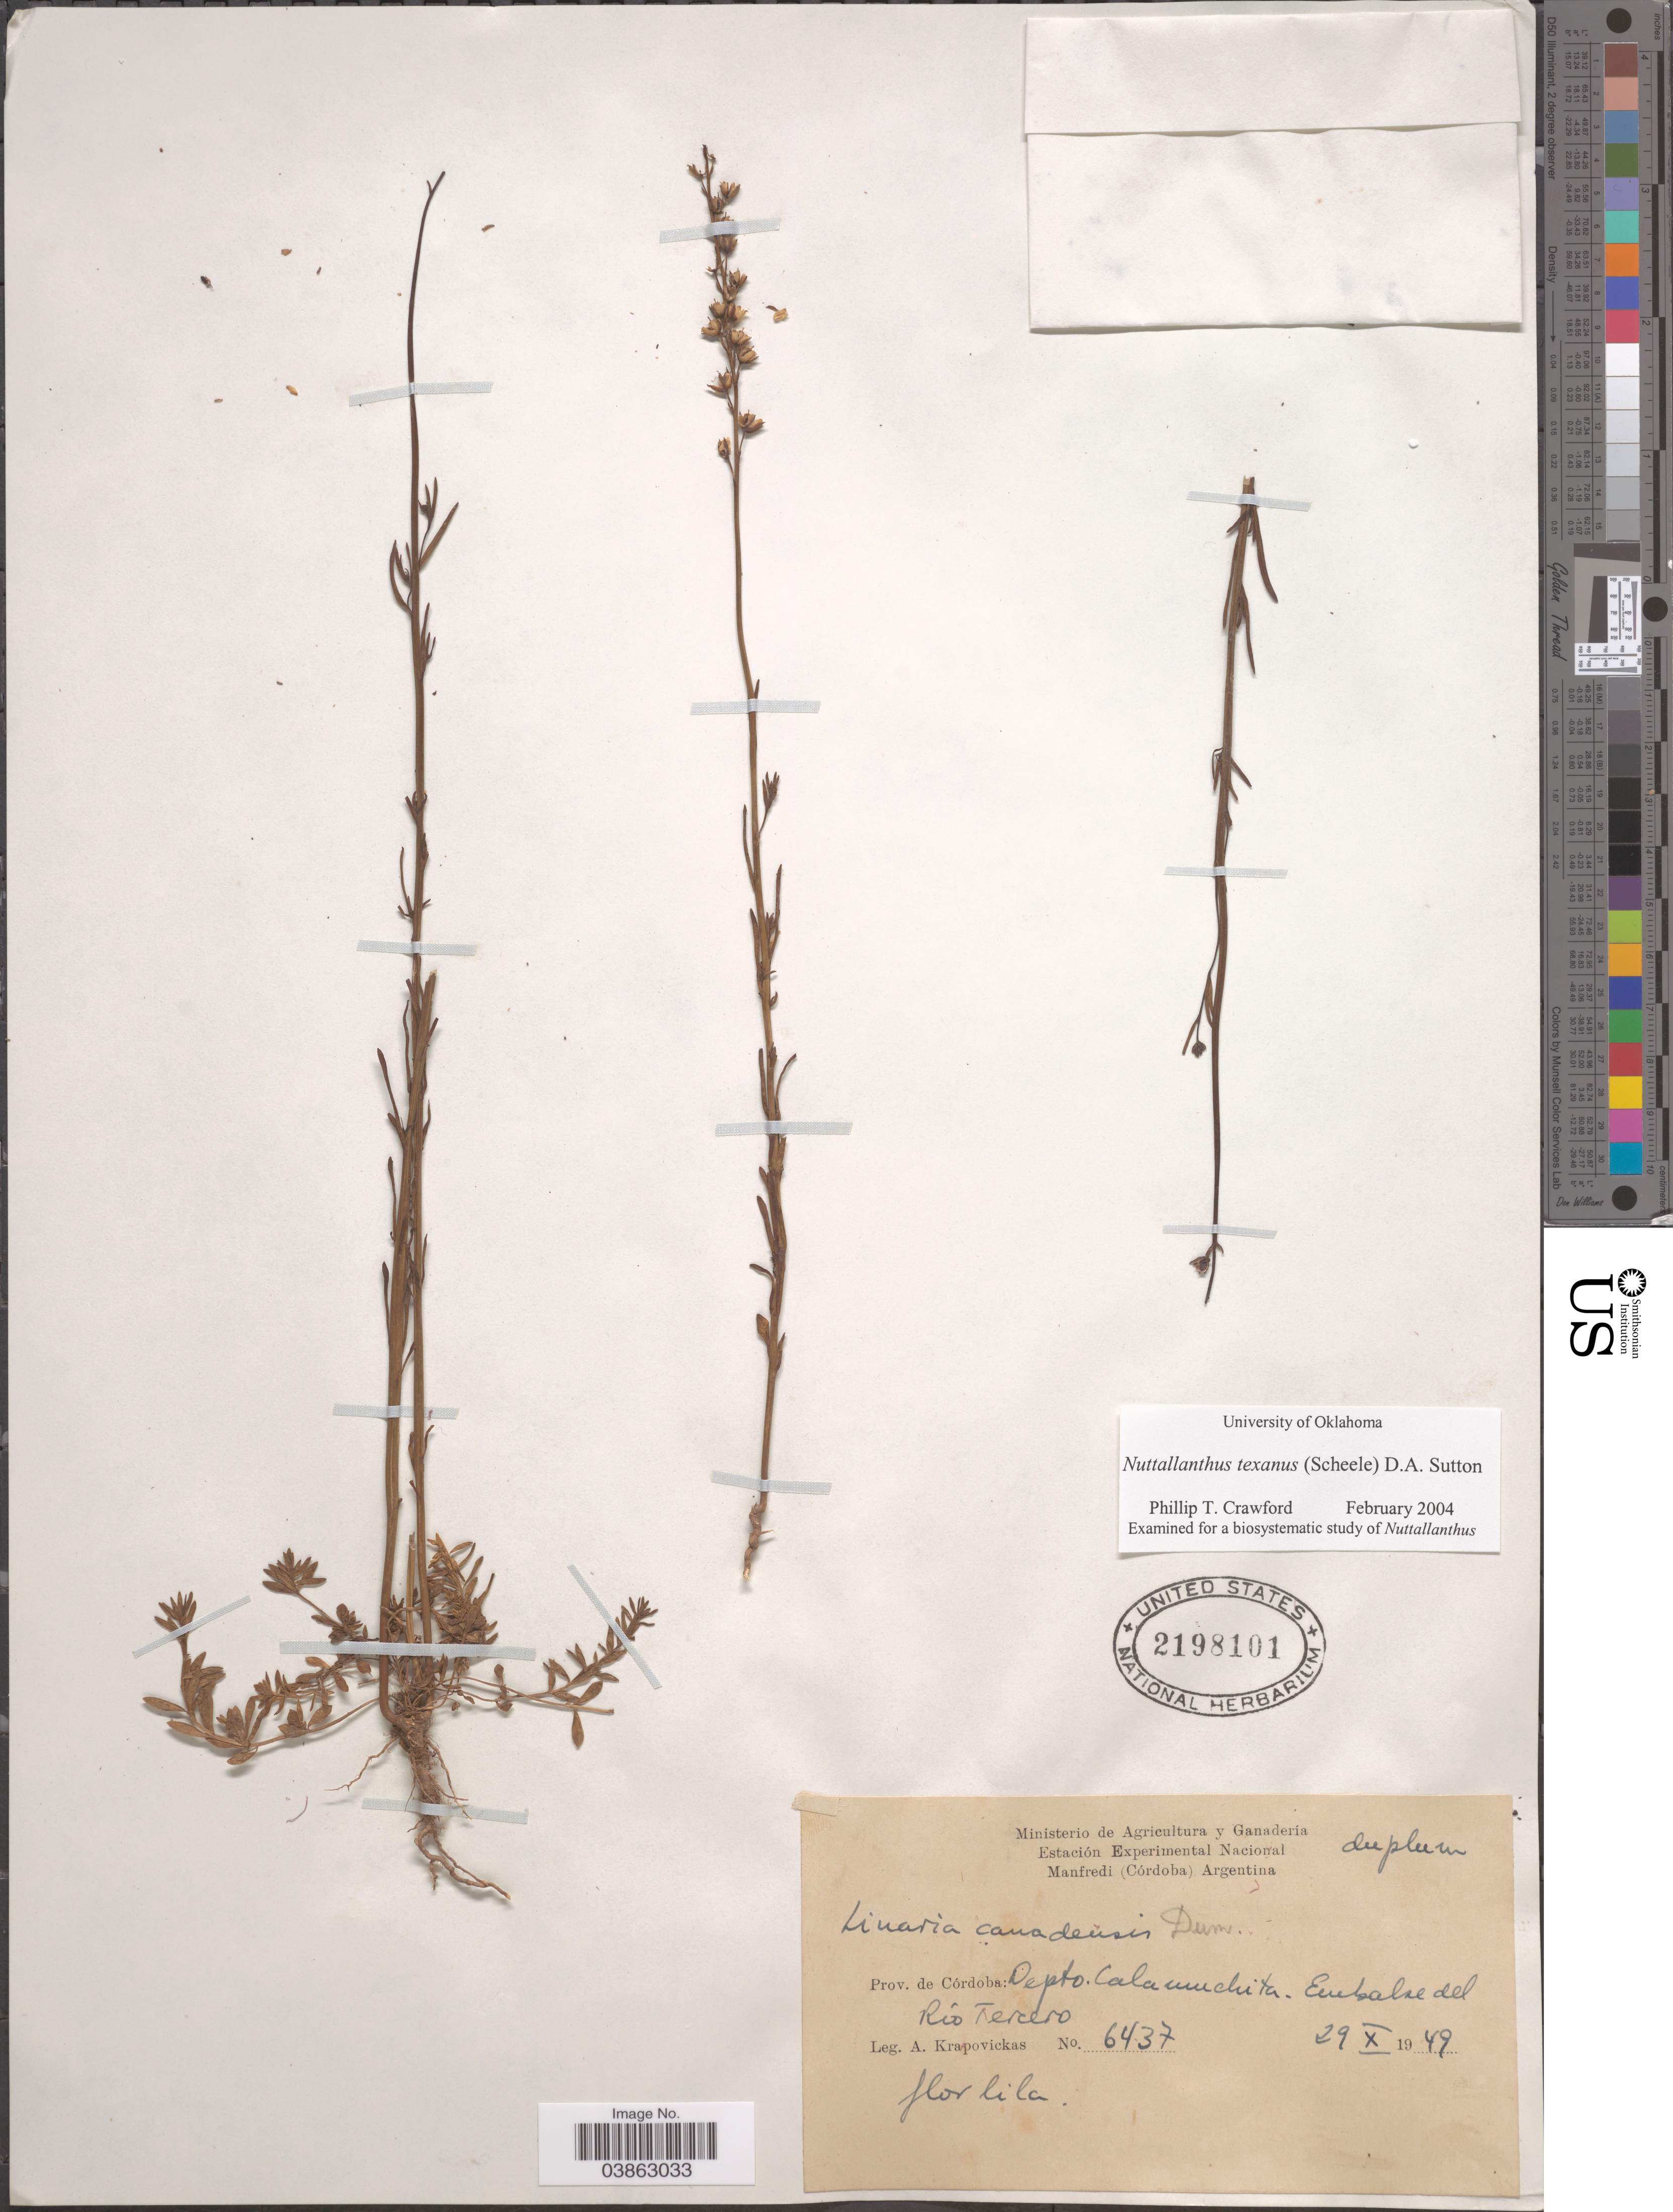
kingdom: Plantae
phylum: Tracheophyta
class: Magnoliopsida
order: Lamiales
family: Plantaginaceae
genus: Linaria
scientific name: Linaria texana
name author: Scheele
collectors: A. Krapovickas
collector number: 6437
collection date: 1949-10-29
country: Argentina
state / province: Cordoba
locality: Depto. Calamanchita. Embalse del Río Tercero.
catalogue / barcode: US 2198101